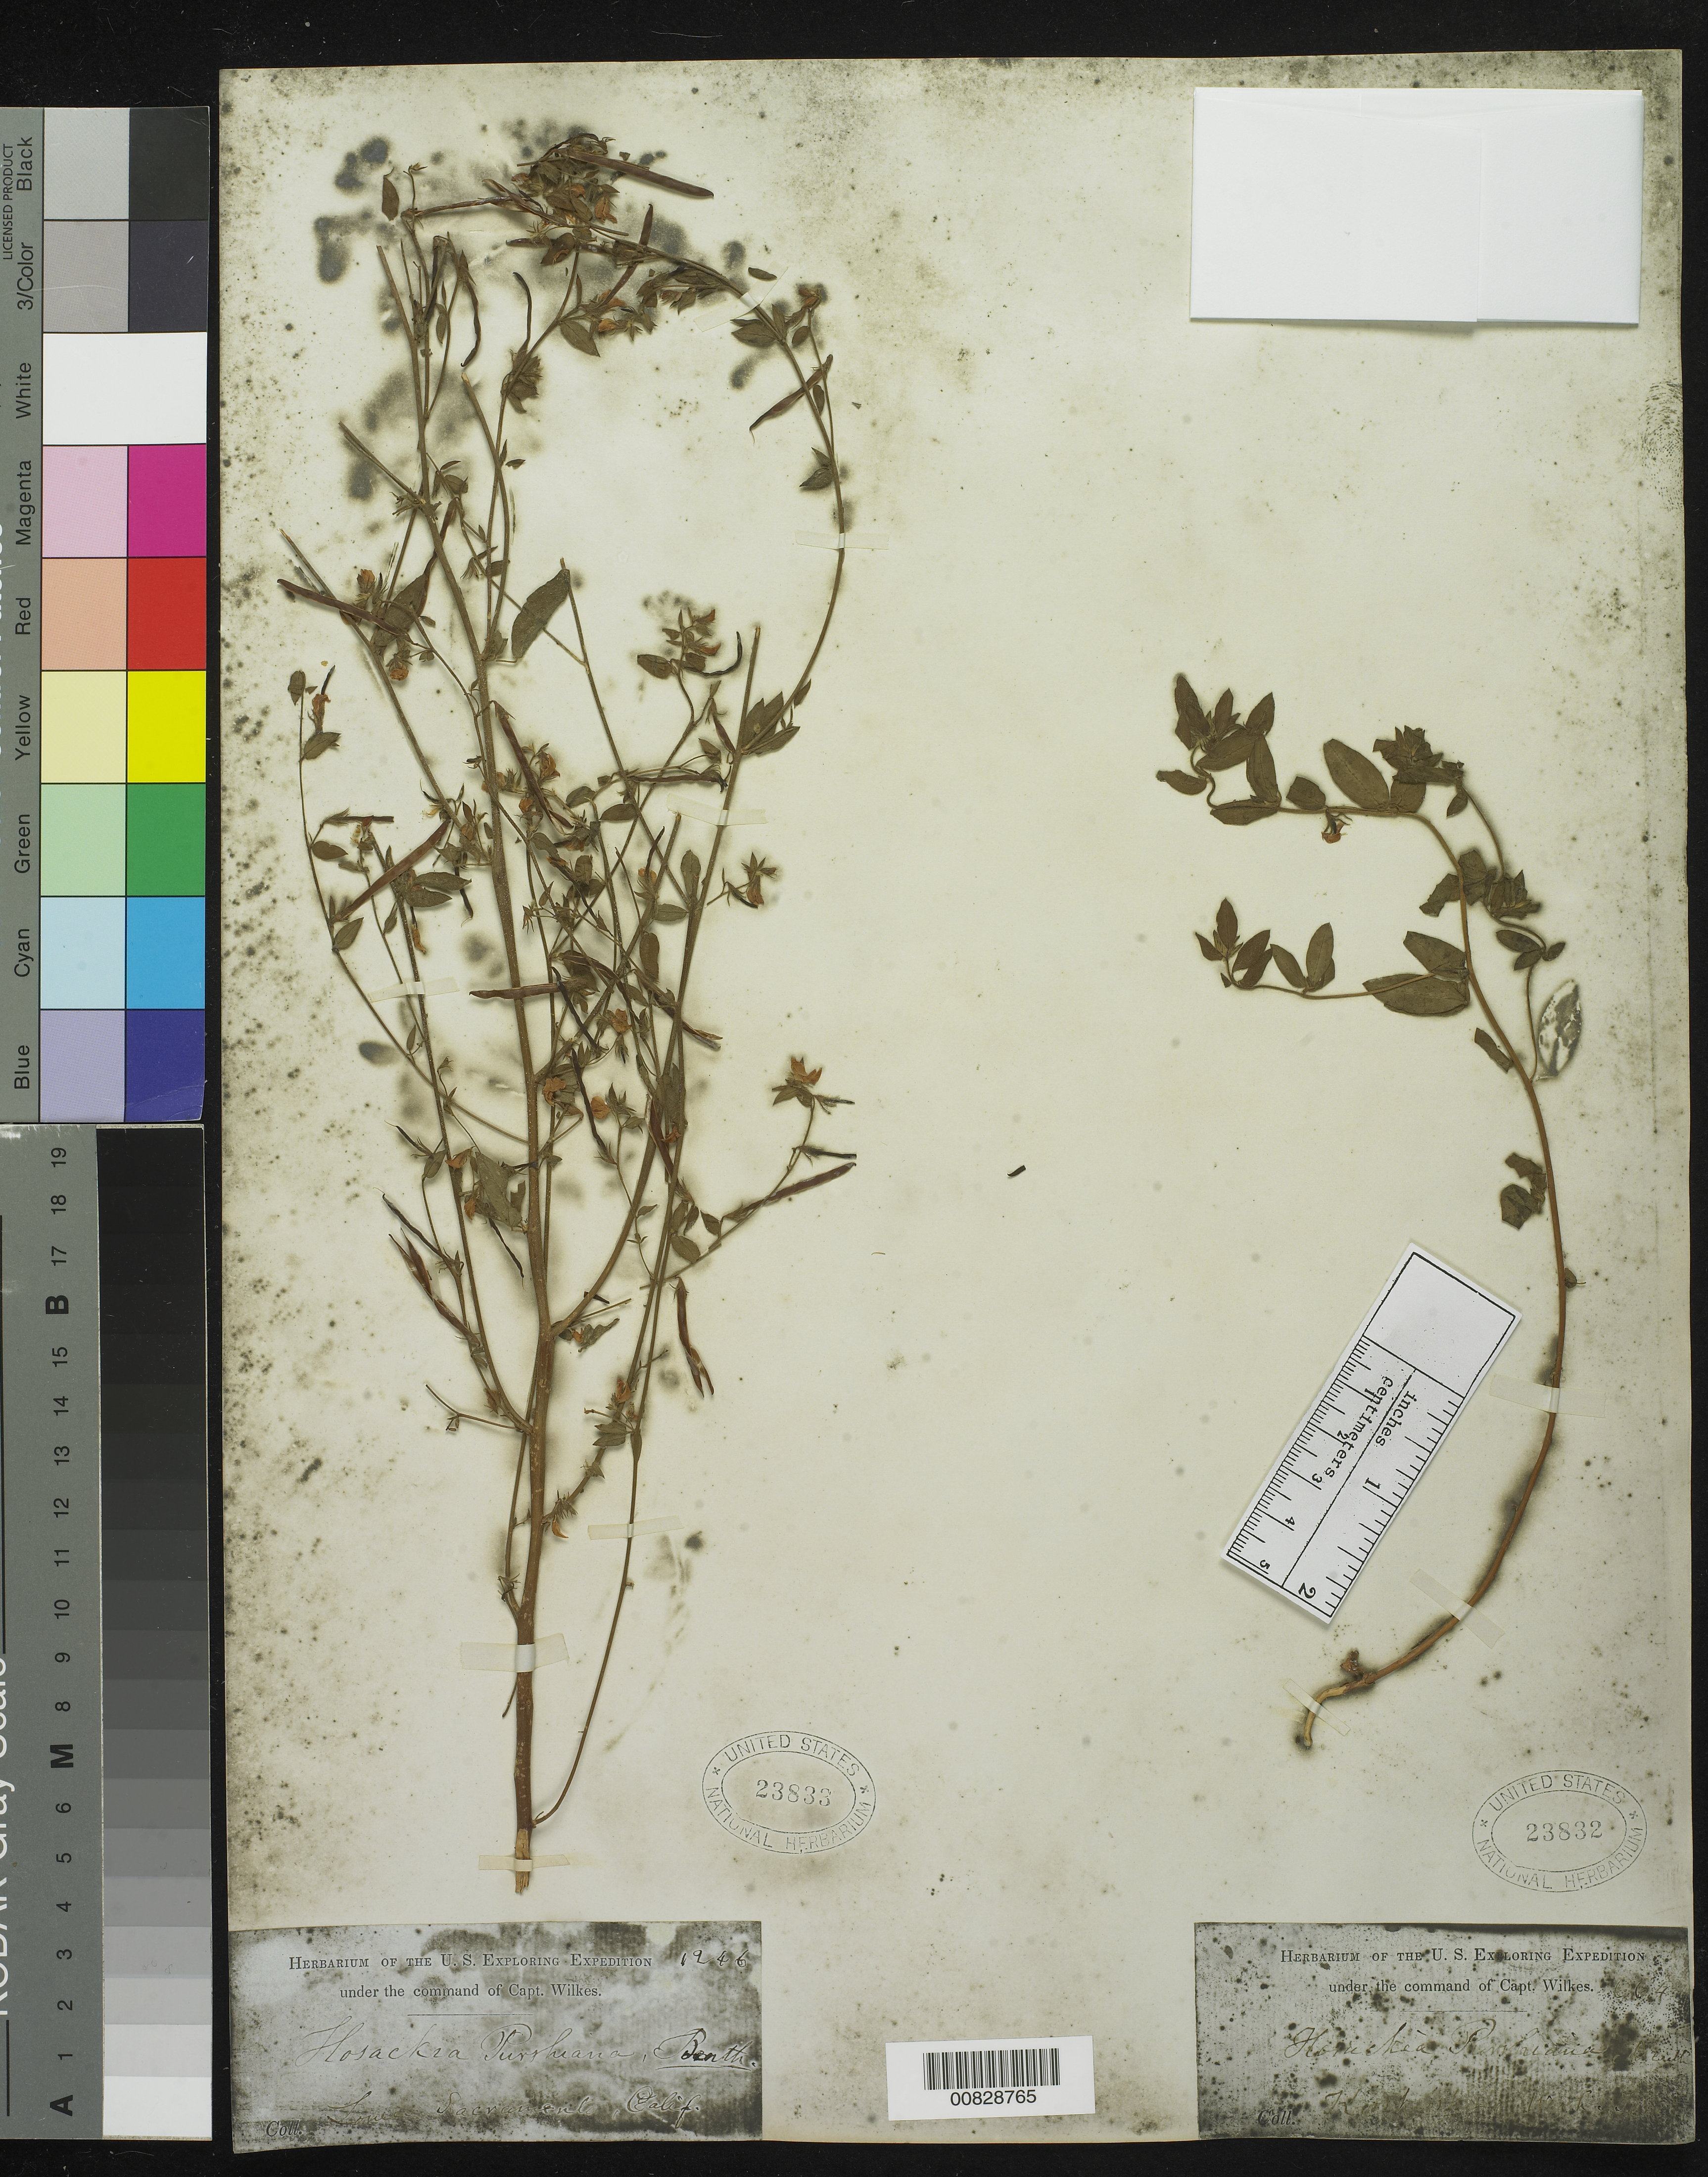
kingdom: Plantae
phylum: Tracheophyta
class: Magnoliopsida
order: Fabales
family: Fabaceae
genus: Acmispon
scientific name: Acmispon americanus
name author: (Nutt.) Rydb.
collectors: Wilkes Explor. Exped.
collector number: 1246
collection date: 1838/1842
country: United States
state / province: California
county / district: Sacramento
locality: Lower Sacramento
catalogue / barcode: US 23833